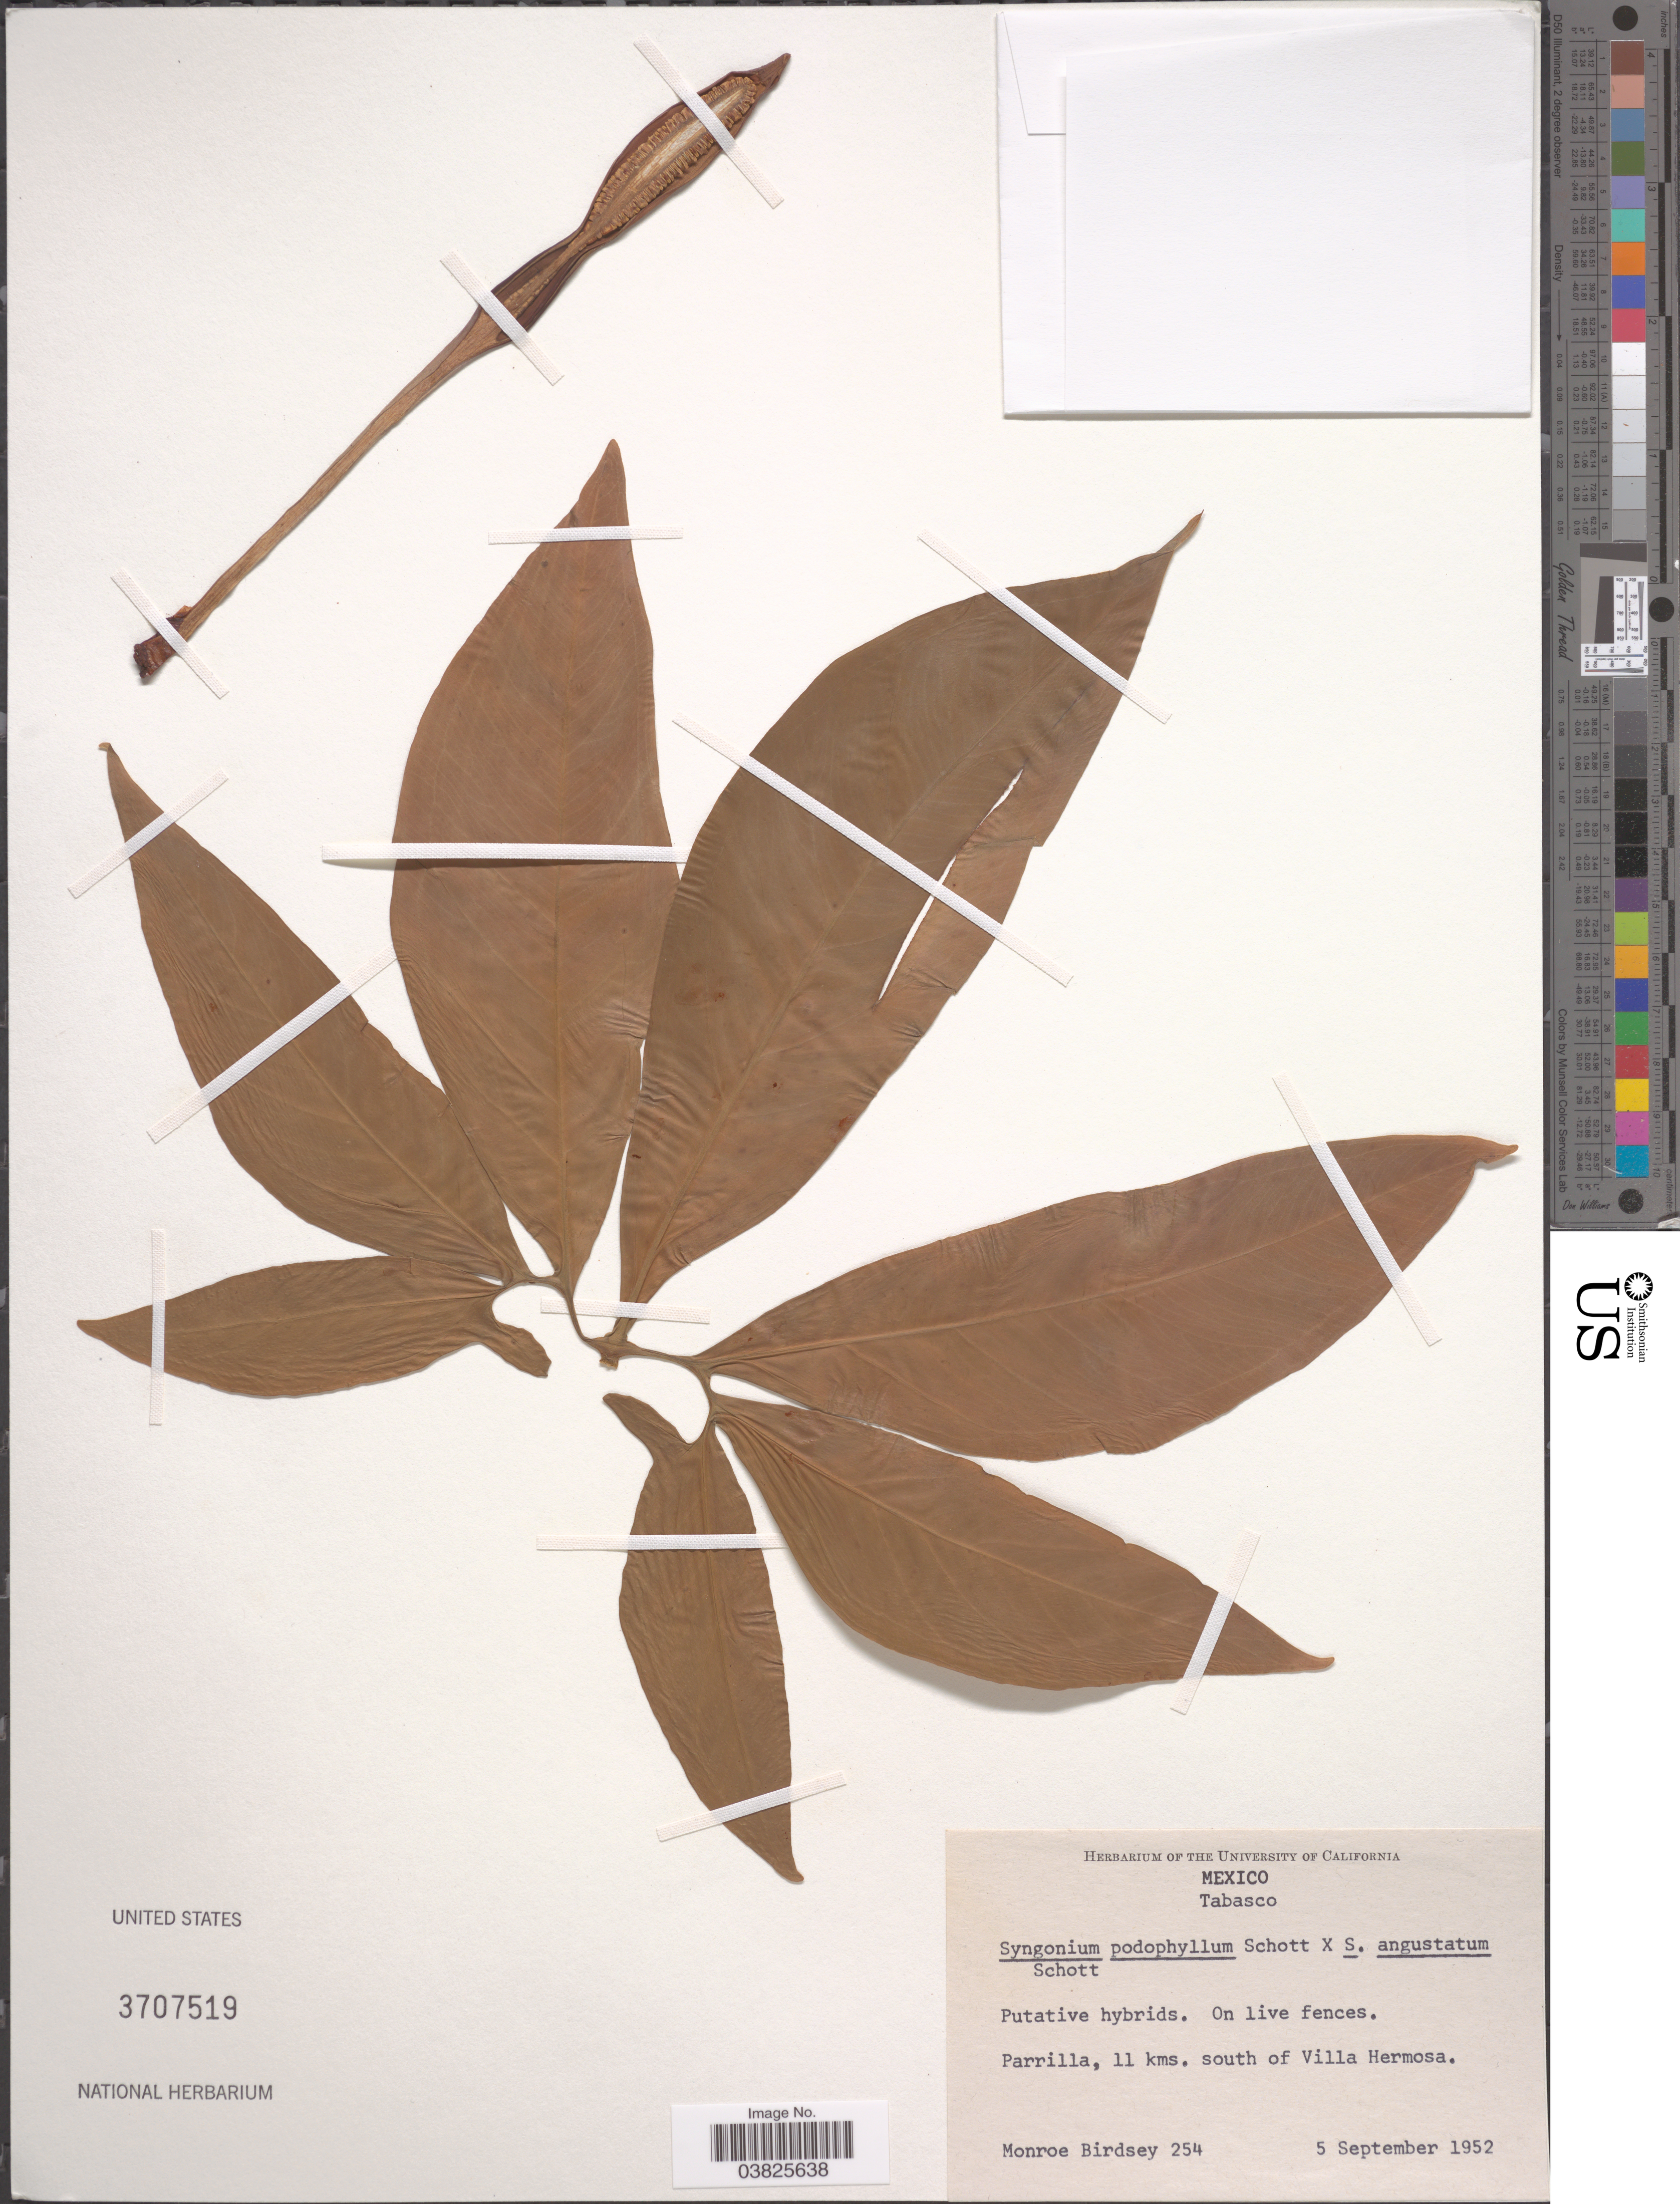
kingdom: Plantae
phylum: Tracheophyta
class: Liliopsida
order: Alismatales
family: Araceae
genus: Syngonium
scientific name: Syngonium podophyllum 'Lemon-Lime'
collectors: M. Birdsey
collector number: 254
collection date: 1952-09-05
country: Mexico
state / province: Tabasco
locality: Parrilla, 11 kms. south of Villa Hermosa.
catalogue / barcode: US 3707519